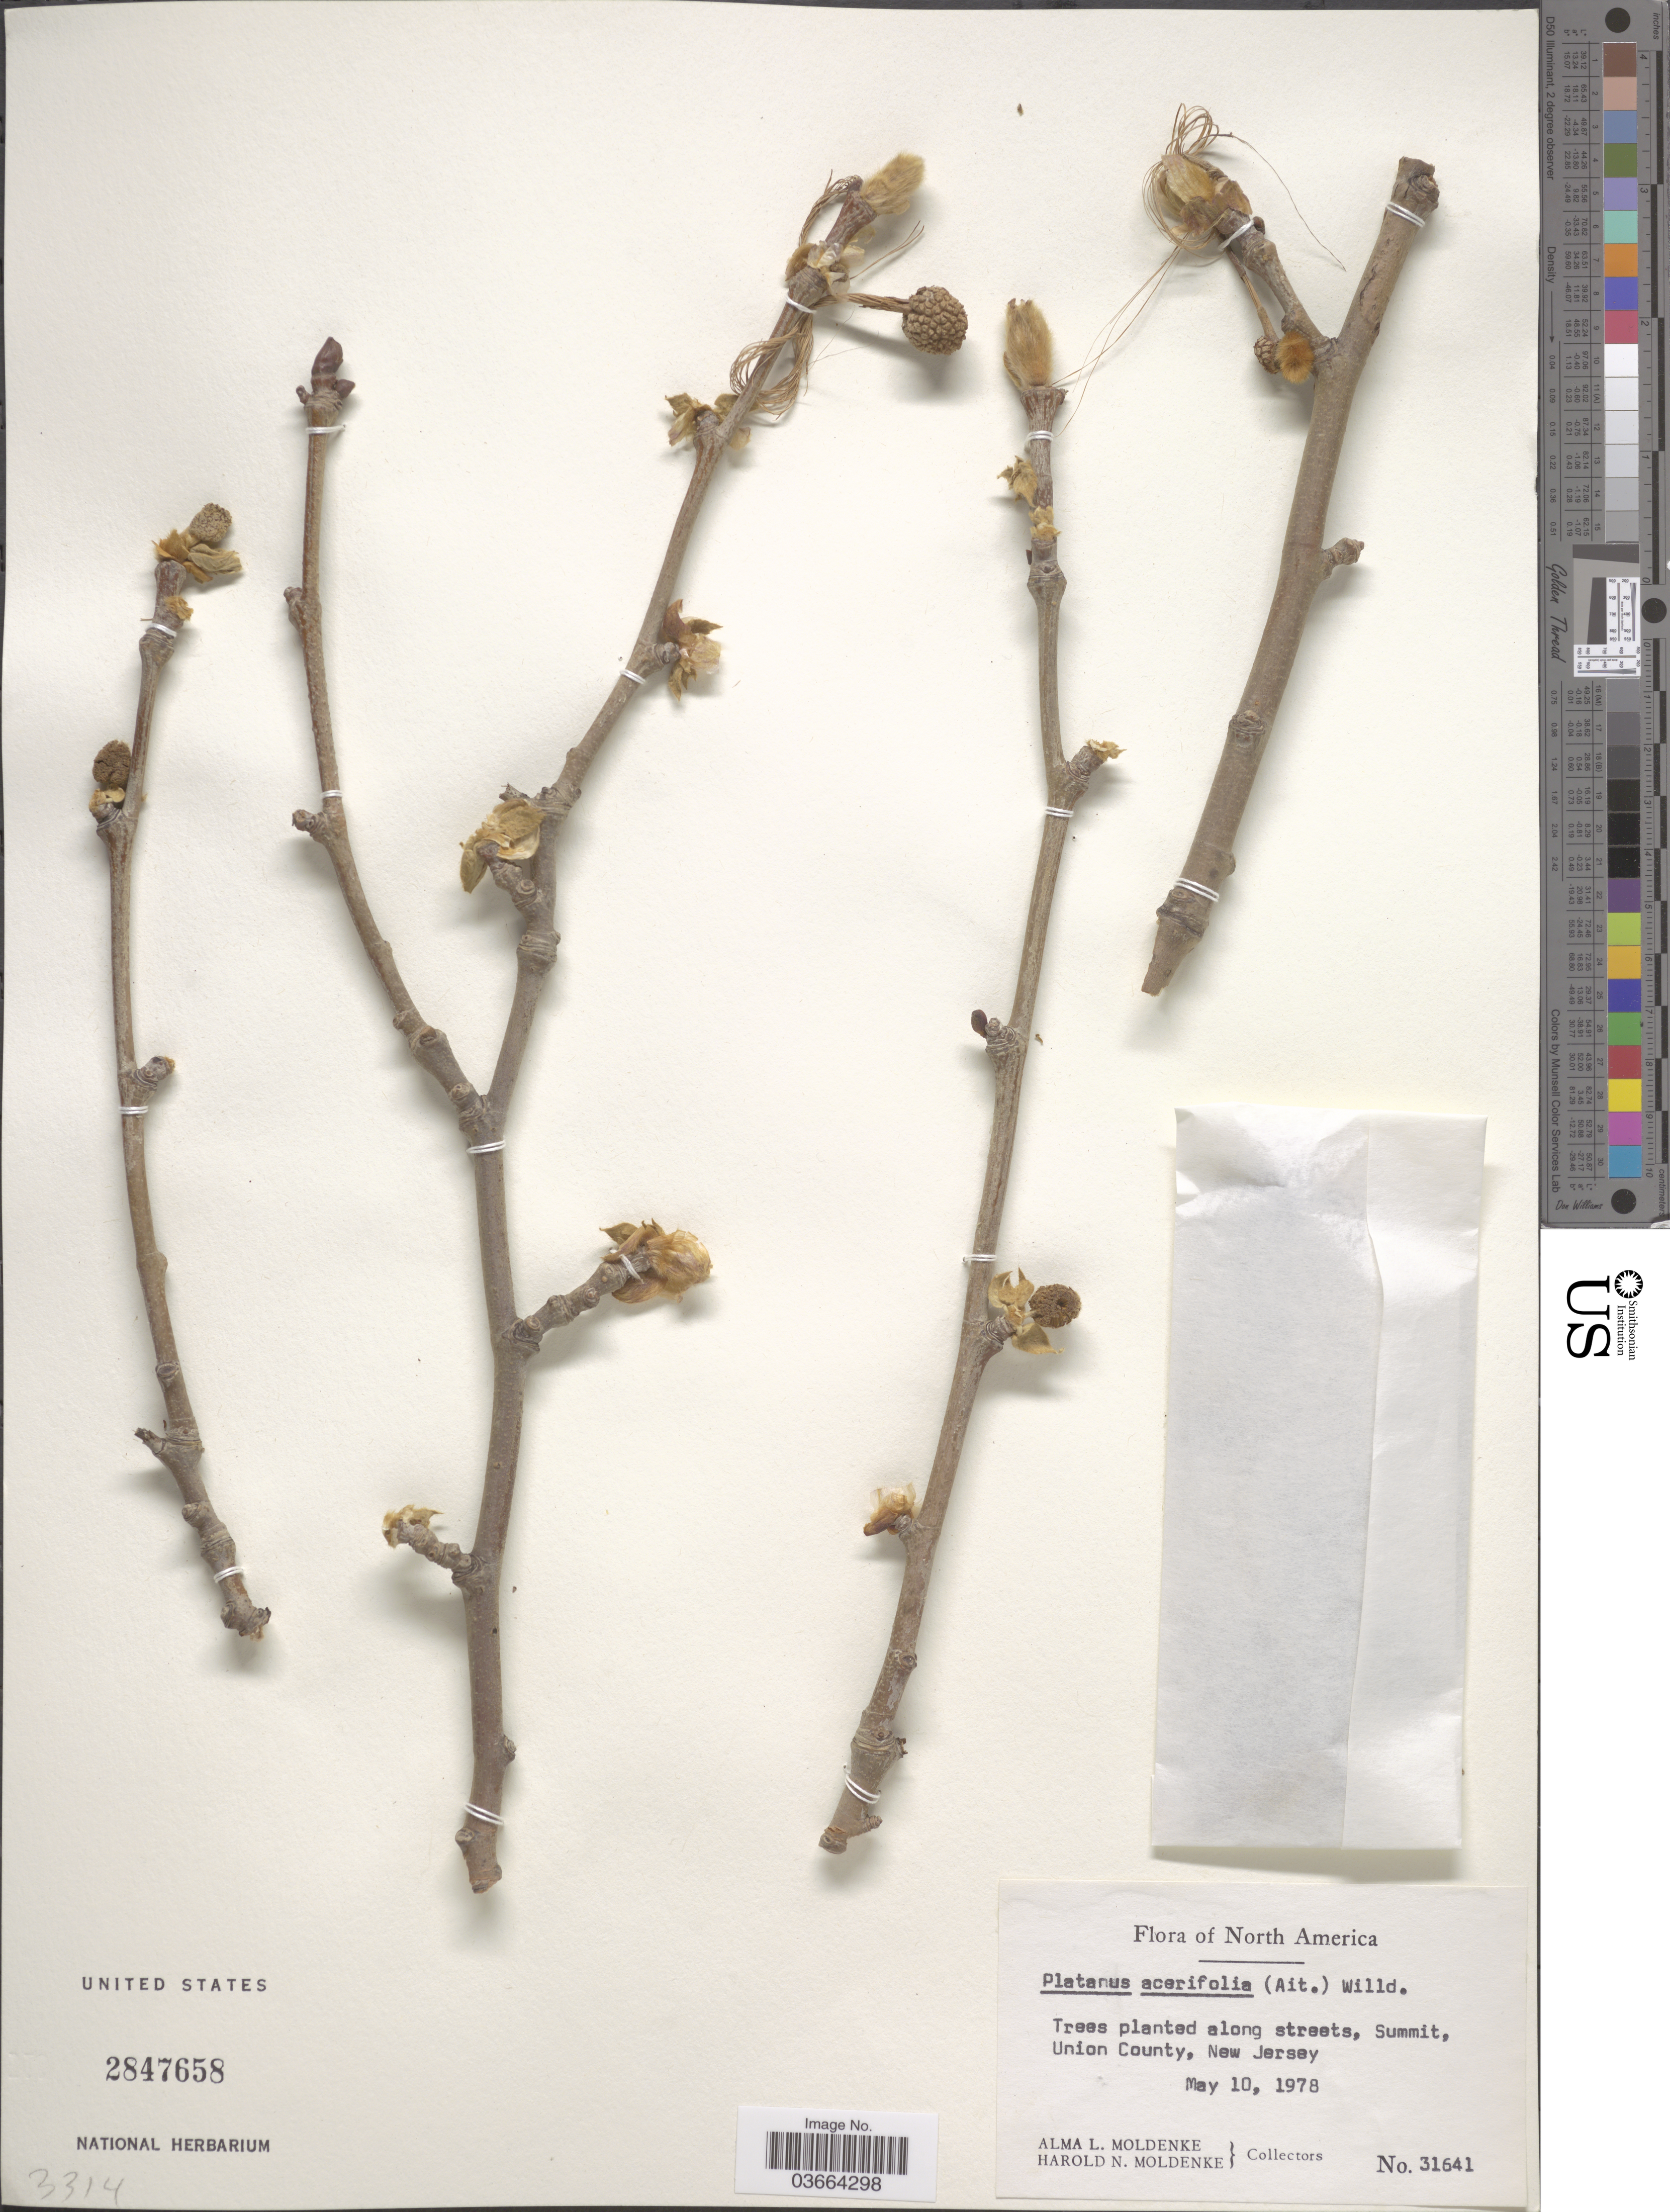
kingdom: Plantae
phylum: Tracheophyta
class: Magnoliopsida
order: Proteales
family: Platanaceae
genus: Platanus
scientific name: Platanus x acerifolia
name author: (Aiton) Willd.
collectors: A. L. Moldenke & H. N. Moldenke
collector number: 31641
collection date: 1978-05-10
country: United States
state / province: New Jersey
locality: Trees planted along streets, Summit, Union County.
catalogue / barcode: US 2847658